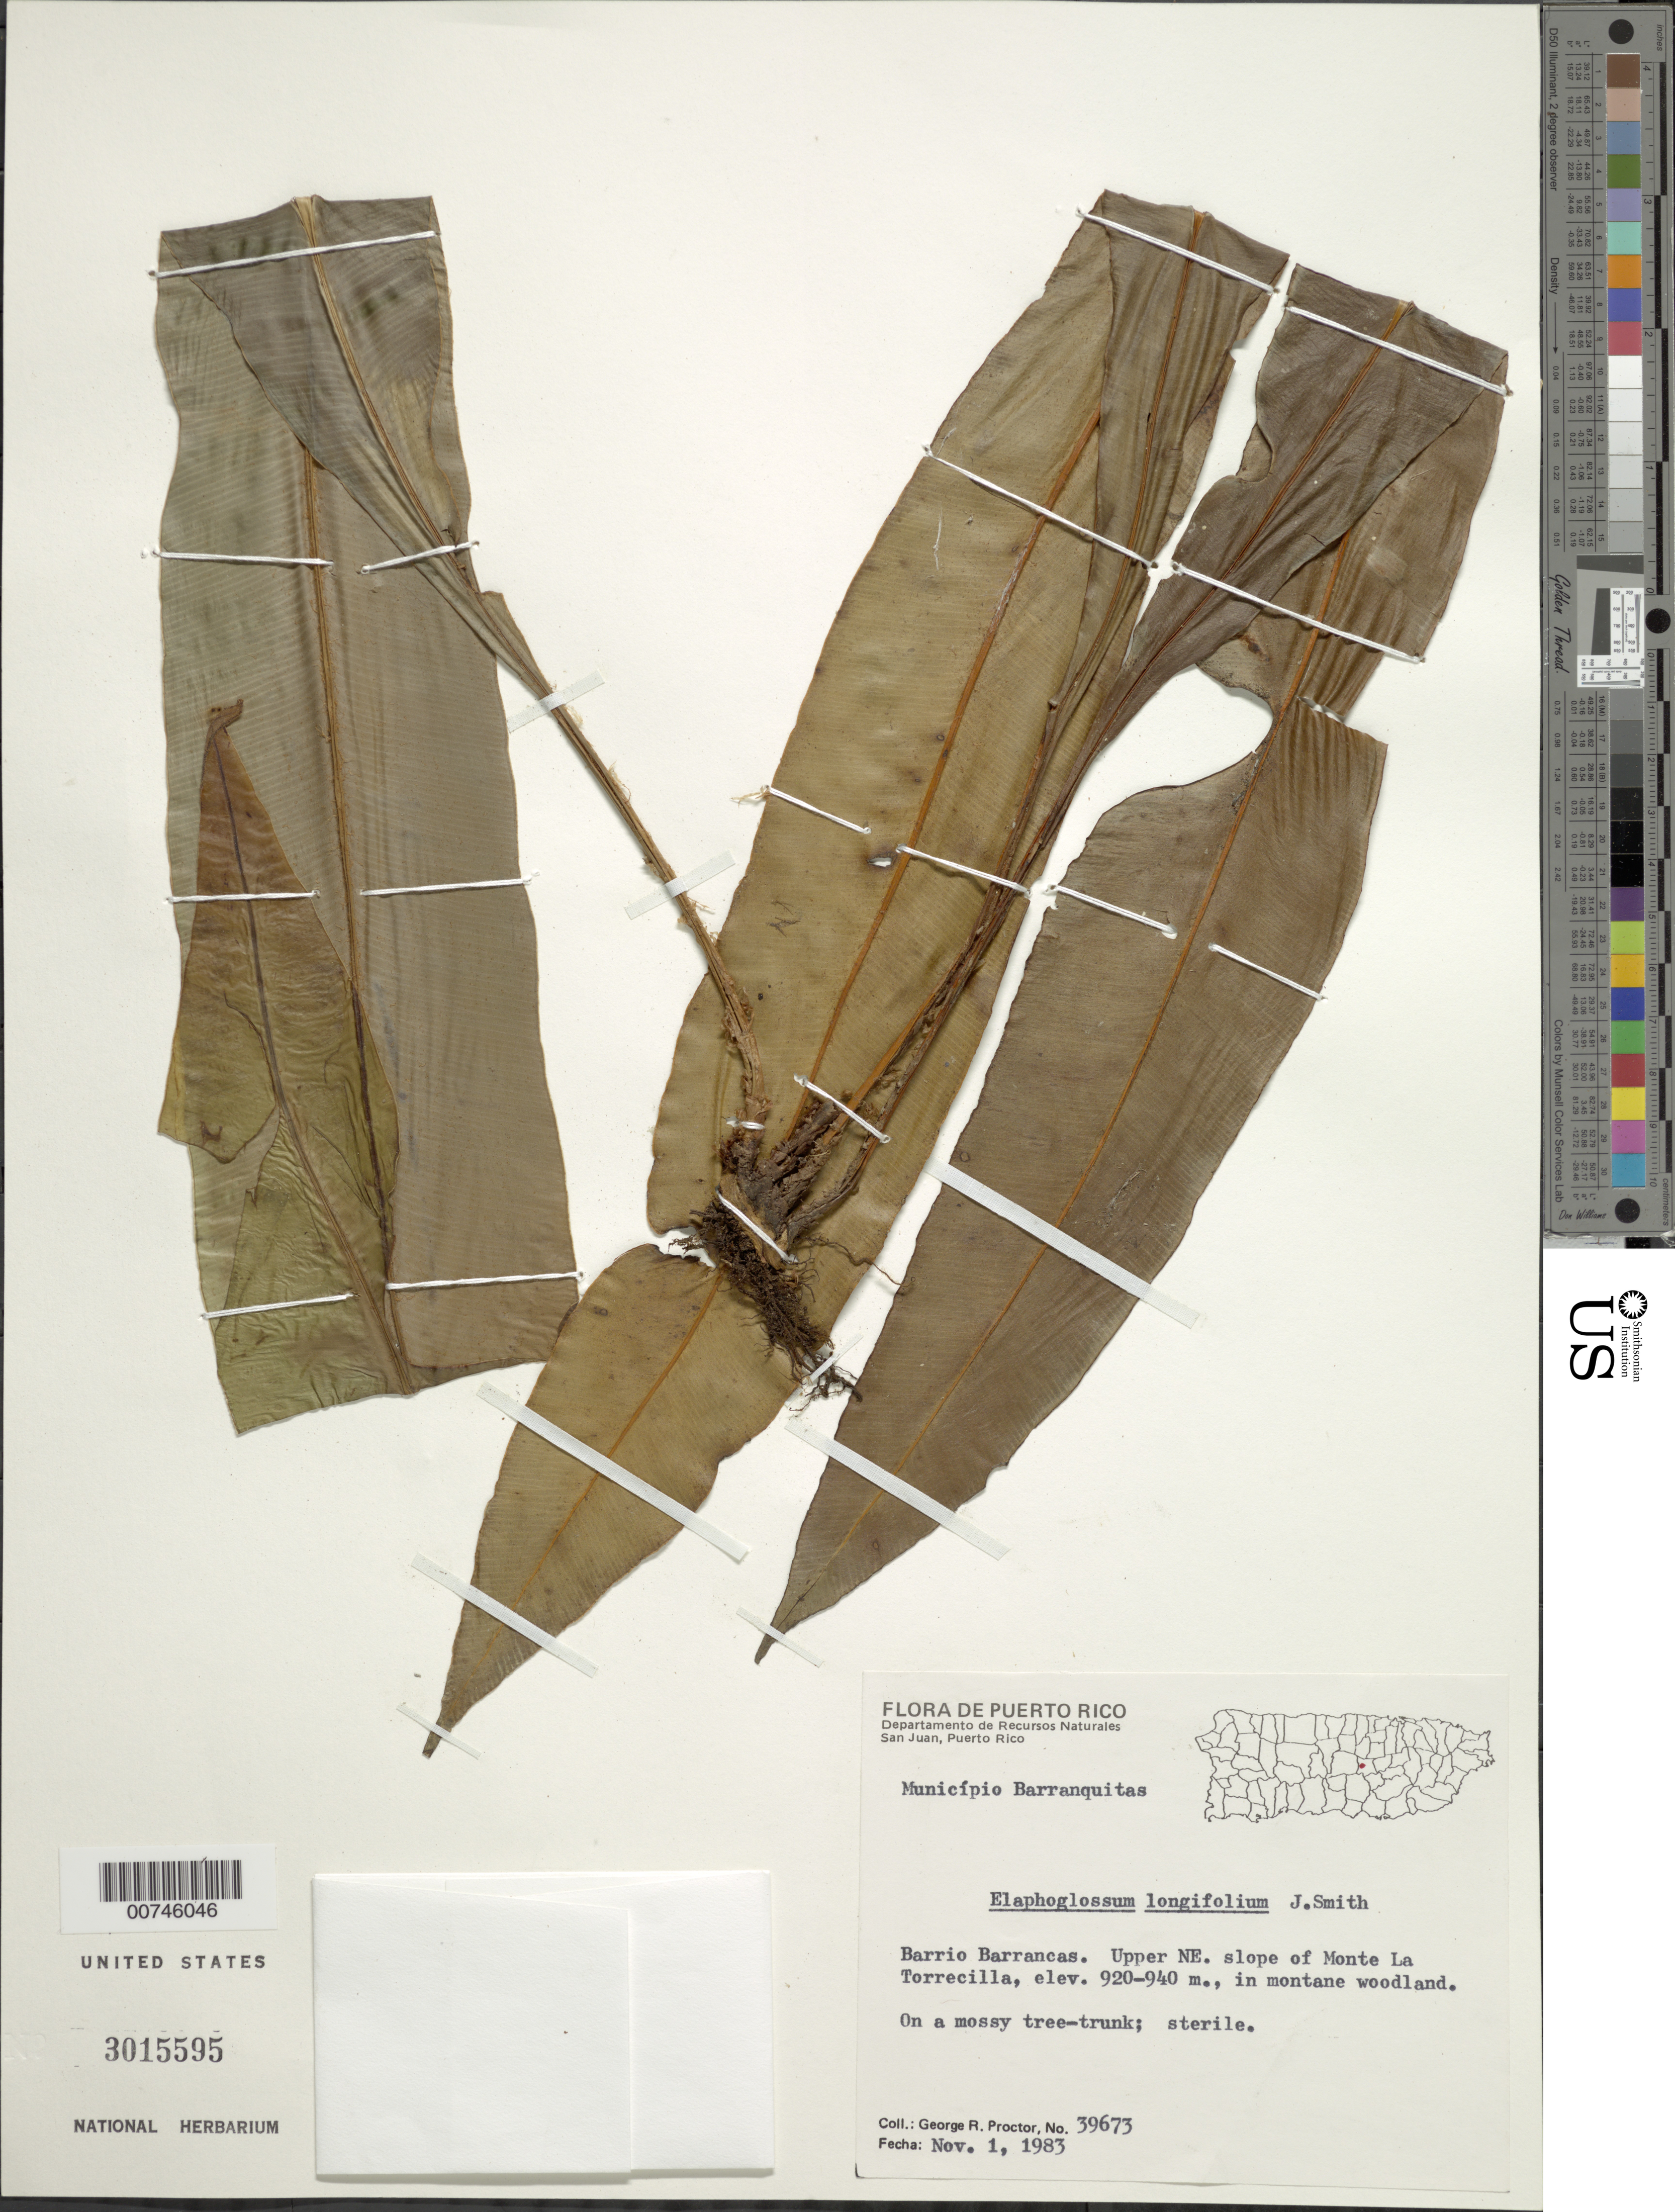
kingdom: Plantae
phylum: Tracheophyta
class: Polypodiopsida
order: Polypodiales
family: Dryopteridaceae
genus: Elaphoglossum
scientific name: Elaphoglossum longifolium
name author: J. Sm.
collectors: G. R. Proctor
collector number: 39673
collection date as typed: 01 Nov 1983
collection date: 1983-11-01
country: Puerto Rico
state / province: Barranquitas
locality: Barrio Barrancas, upper NE slope of Monte La Torrecilla, in montane woodland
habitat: On a mossy tree-trunk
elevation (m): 920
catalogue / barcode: US 3015595